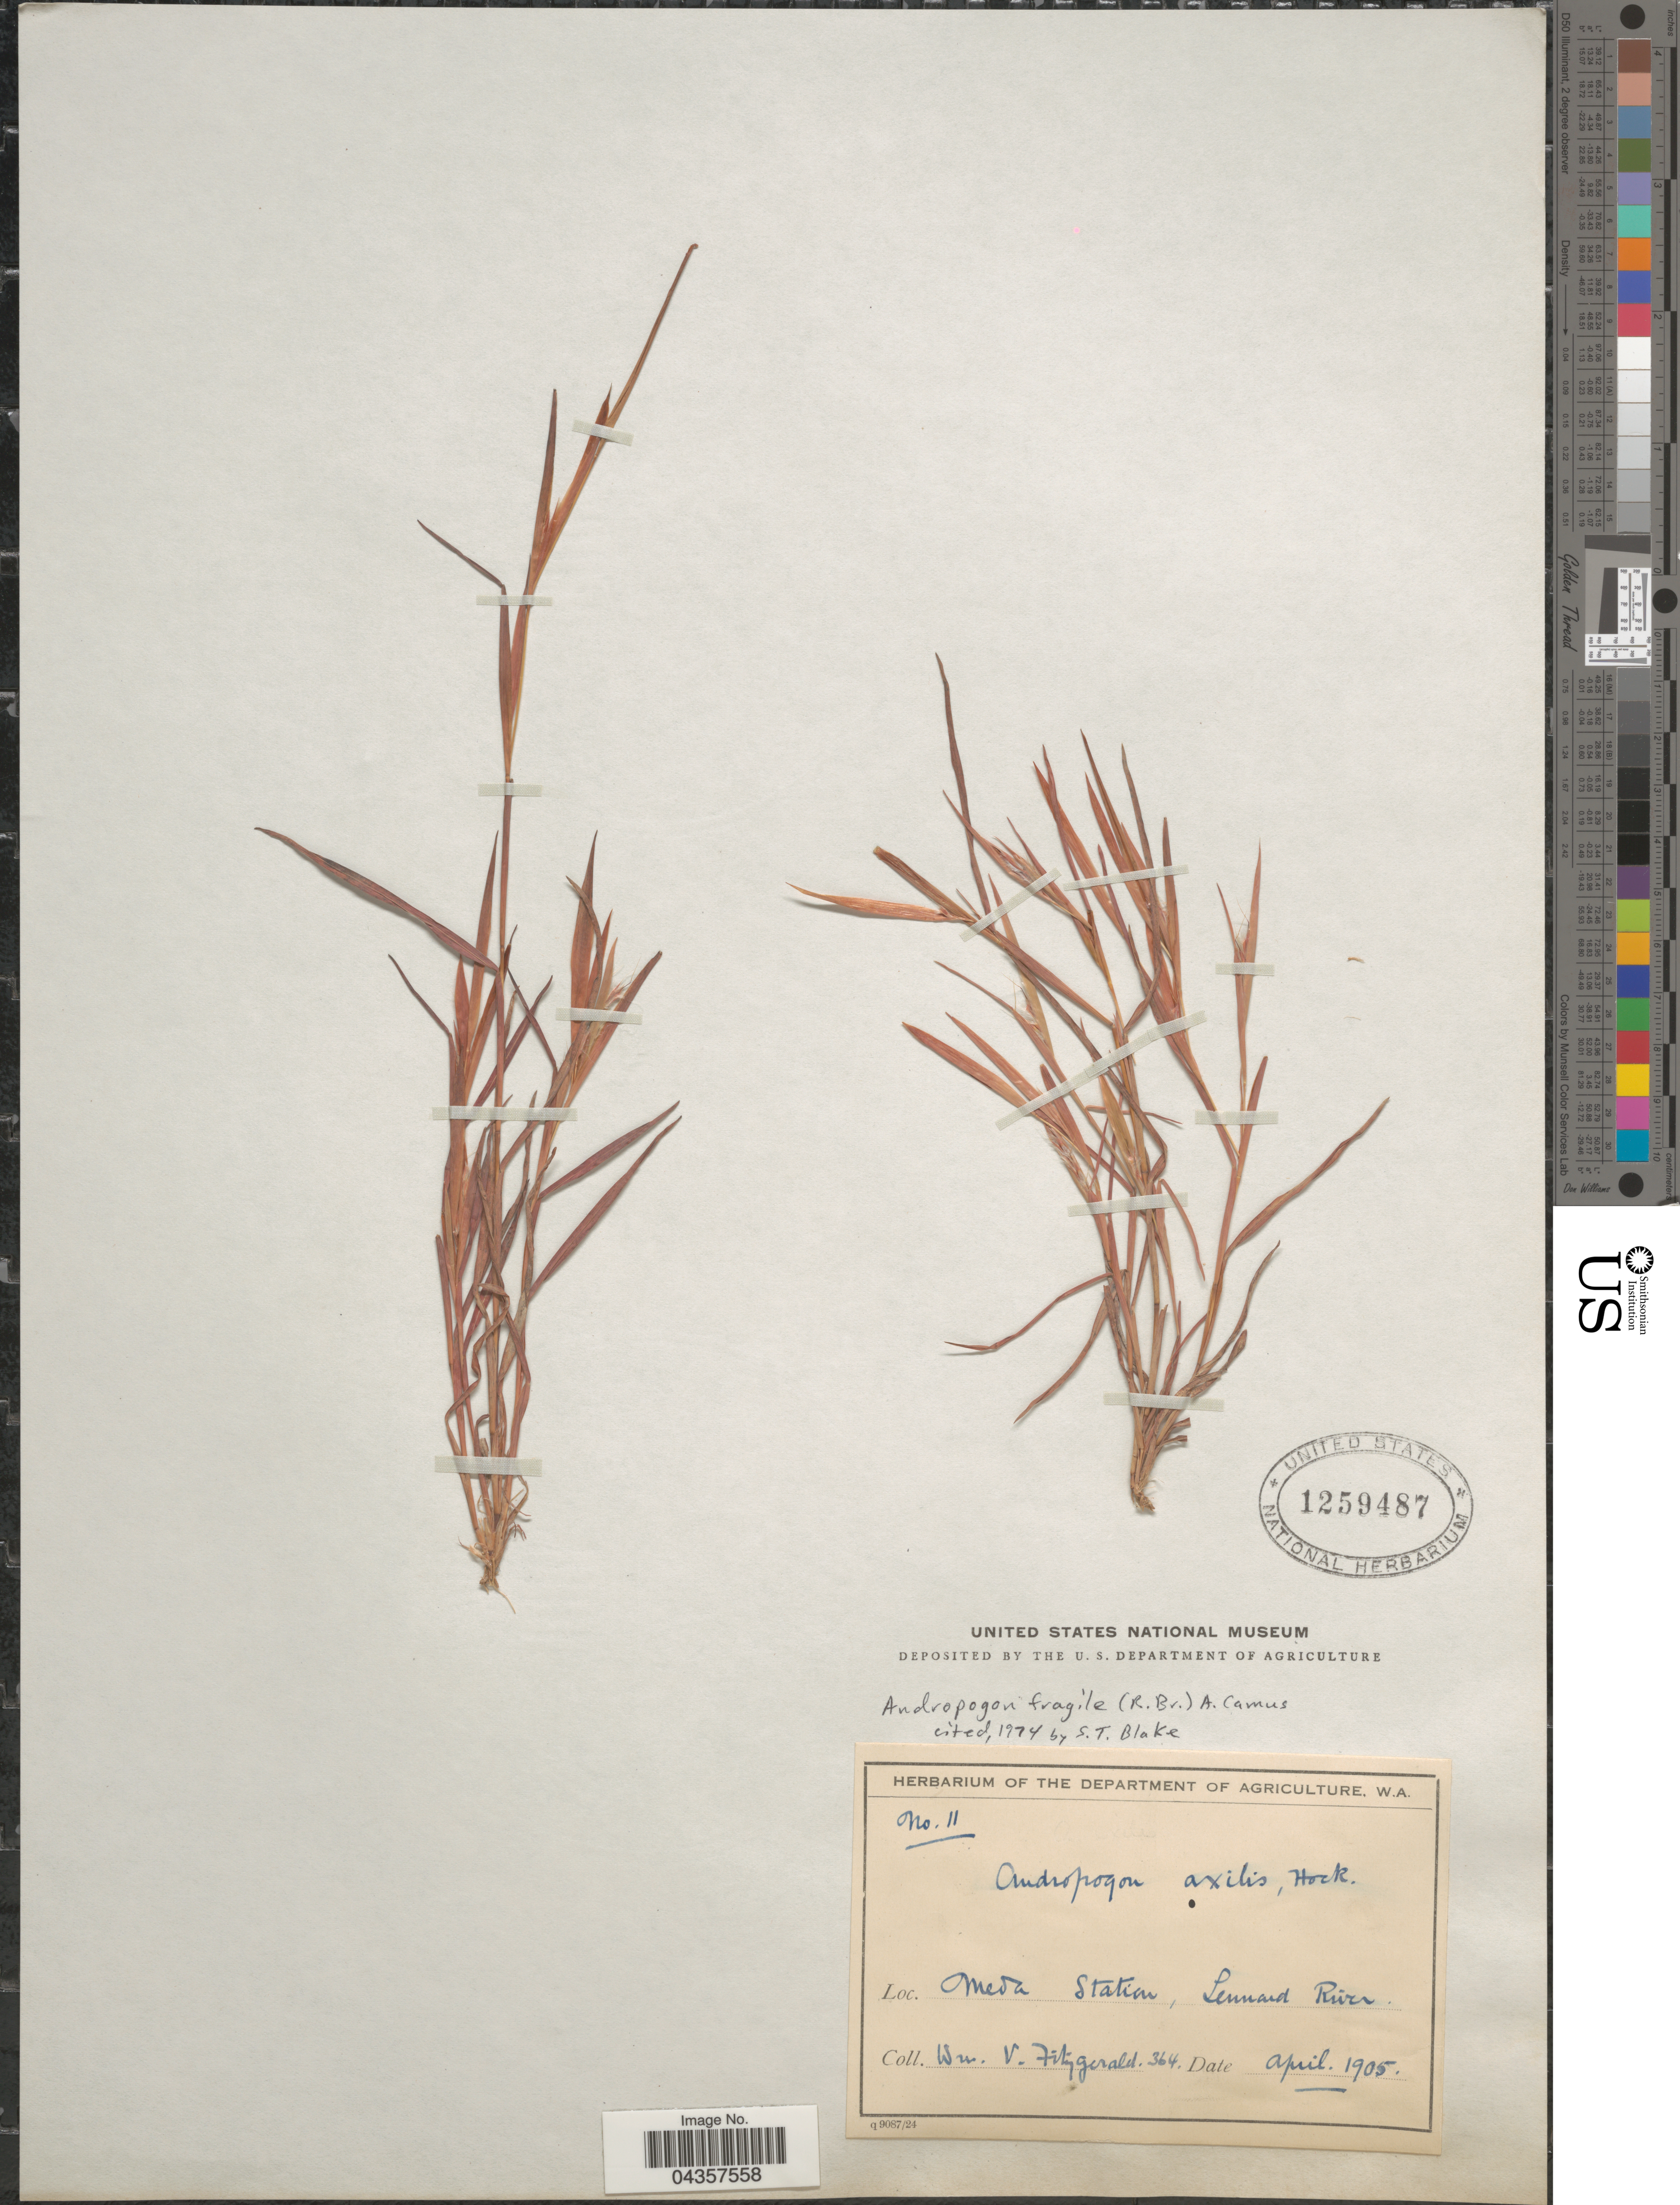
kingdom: Plantae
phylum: Tracheophyta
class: Liliopsida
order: Poales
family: Poaceae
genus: Schizachyrium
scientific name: Schizachyrium fragile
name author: (R. Br.) A. Camus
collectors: W. Fitzgerald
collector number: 11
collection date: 1905-04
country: Australia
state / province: Western Australia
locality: Meda Station, Lennard River.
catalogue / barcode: US 1259487